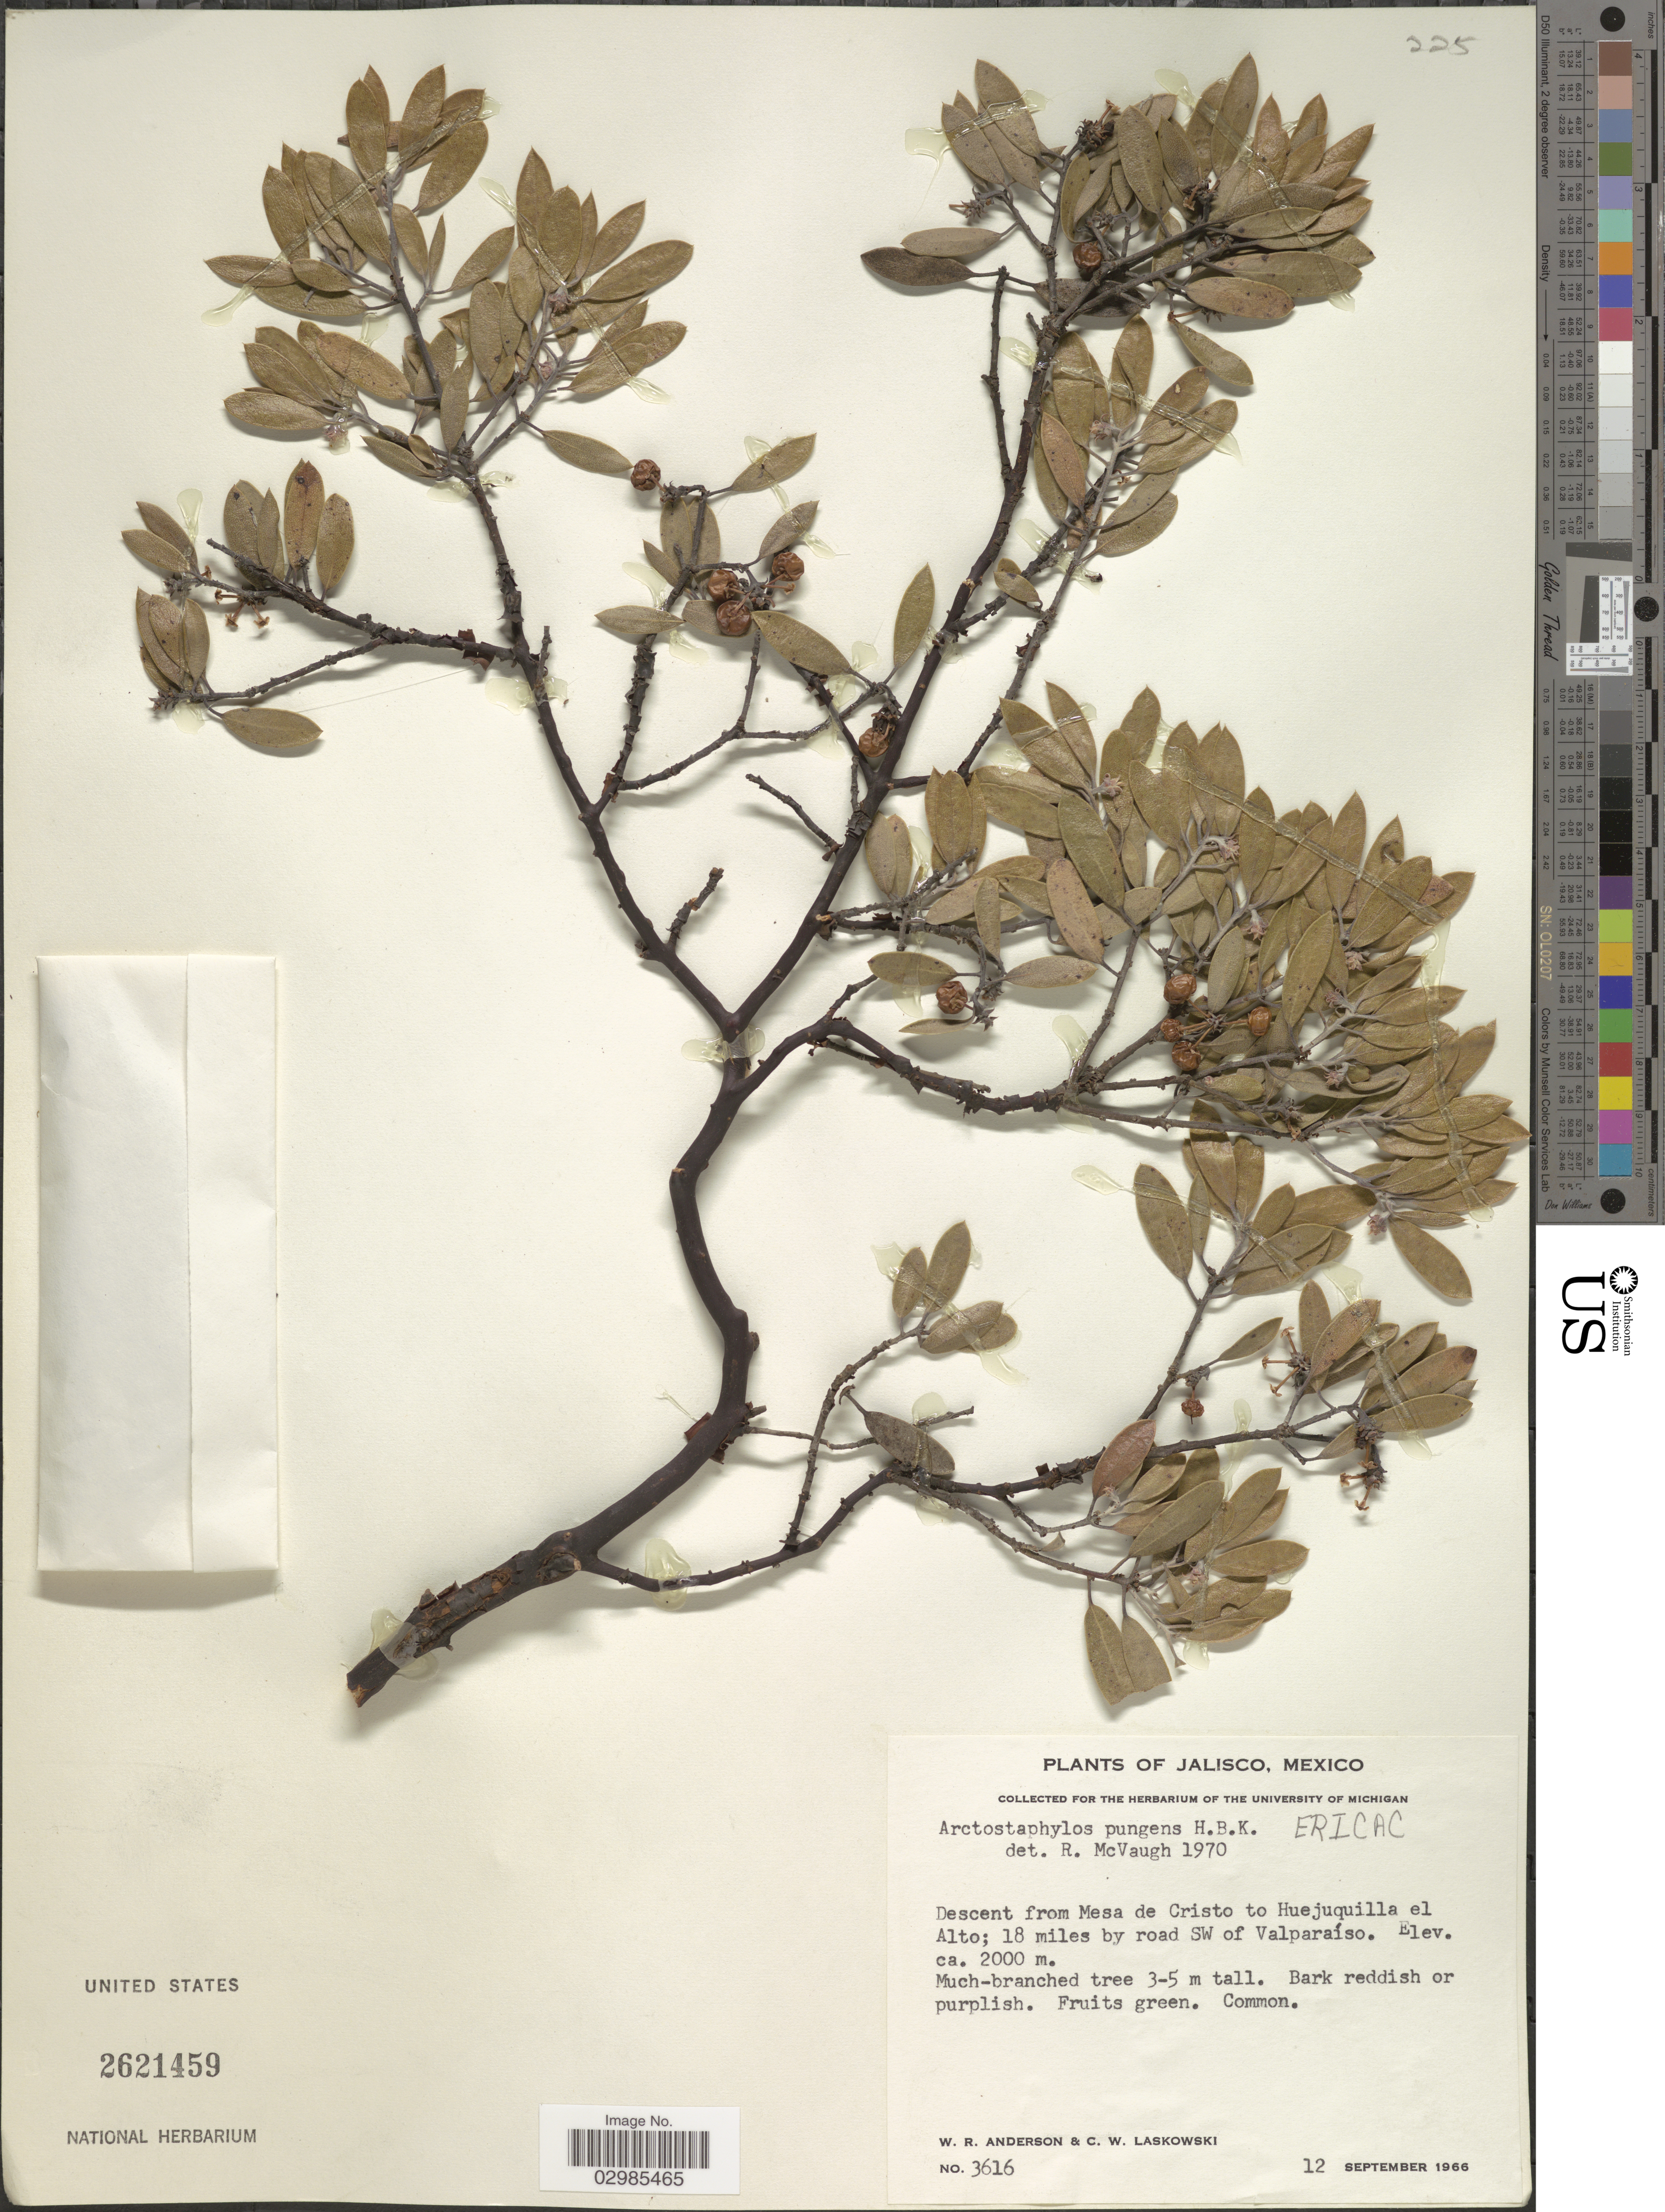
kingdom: Plantae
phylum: Tracheophyta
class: Magnoliopsida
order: Ericales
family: Ericaceae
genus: Arctostaphylos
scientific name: Arctostaphylos pungens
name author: Kunth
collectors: W. Anderson & C. Laskowski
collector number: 3616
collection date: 1966-09-12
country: Mexico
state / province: Jalisco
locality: Descent from Mesa de Cristo to Huejuquilla el Alto; 18 miles by road SW of Valparaíso.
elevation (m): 2000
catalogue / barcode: US 2621459